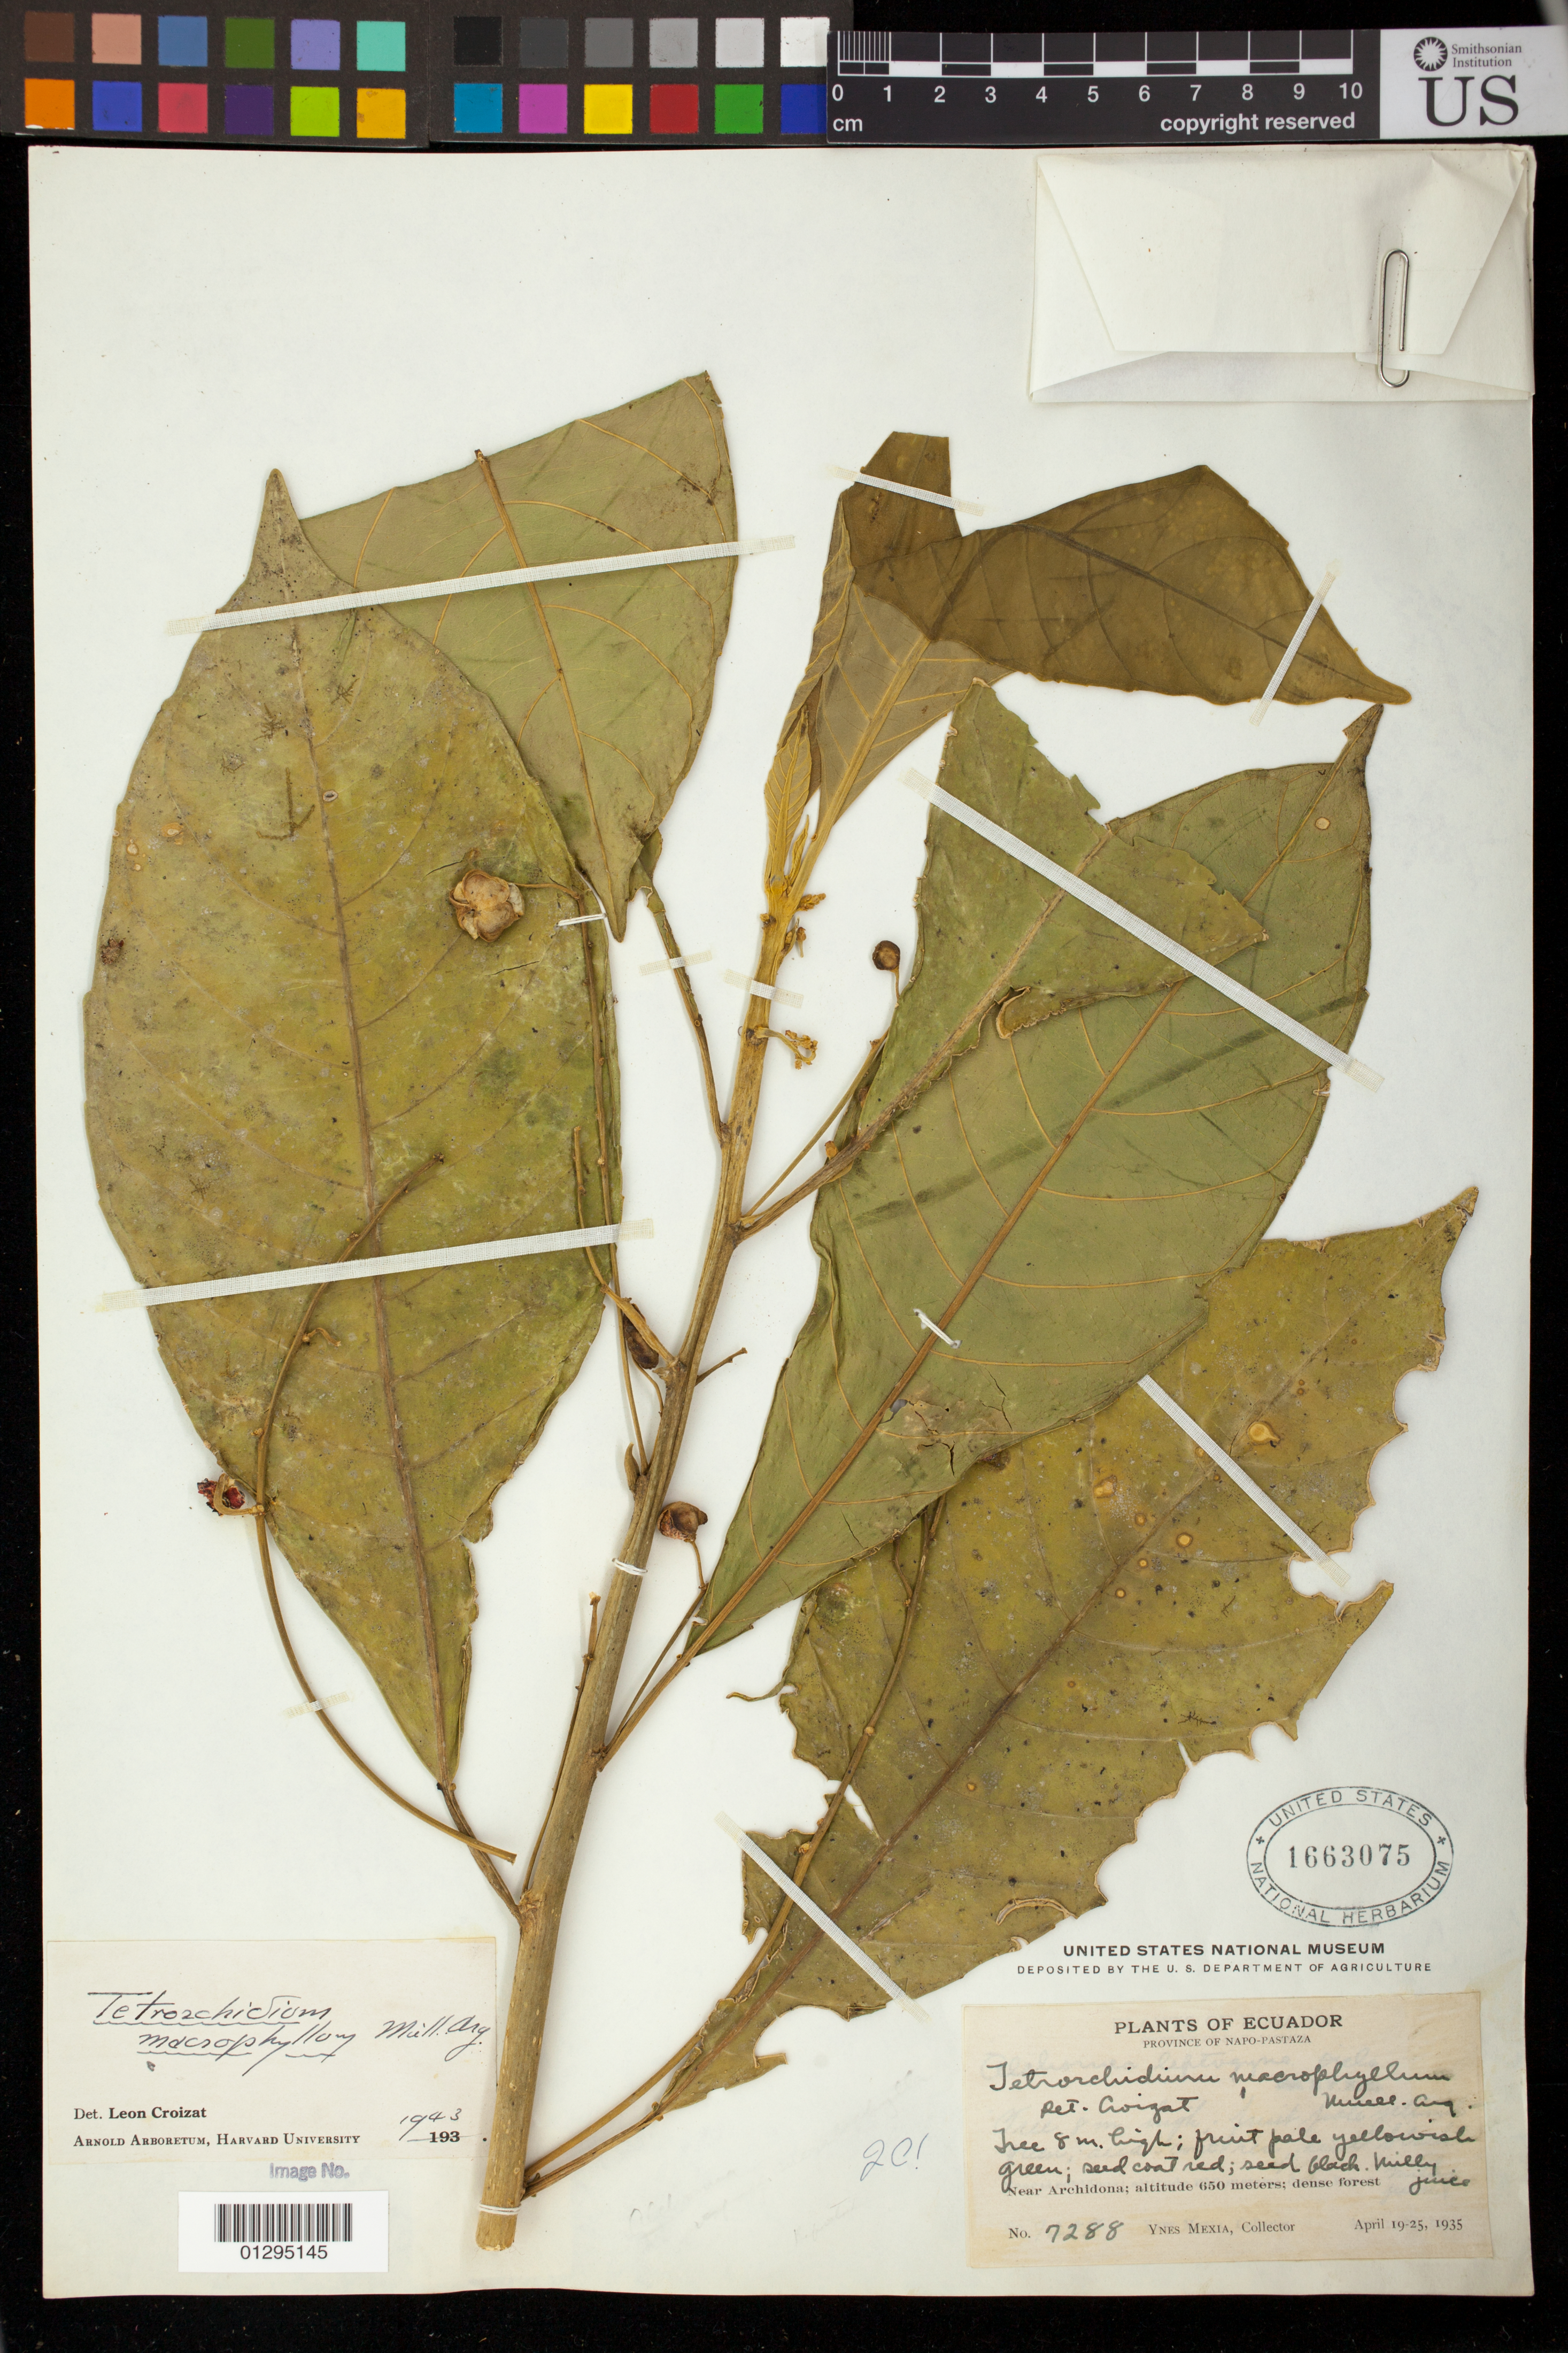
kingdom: Plantae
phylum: Tracheophyta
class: Magnoliopsida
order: Malpighiales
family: Euphorbiaceae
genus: Tetrorchidium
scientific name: Tetrorchidium macrophyllum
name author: Müll. Arg.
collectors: Y. Mexia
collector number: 7288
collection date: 1935-04-19/1935-04-25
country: Ecuador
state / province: Pastaza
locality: Near Archidona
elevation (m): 650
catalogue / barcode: US 1663075